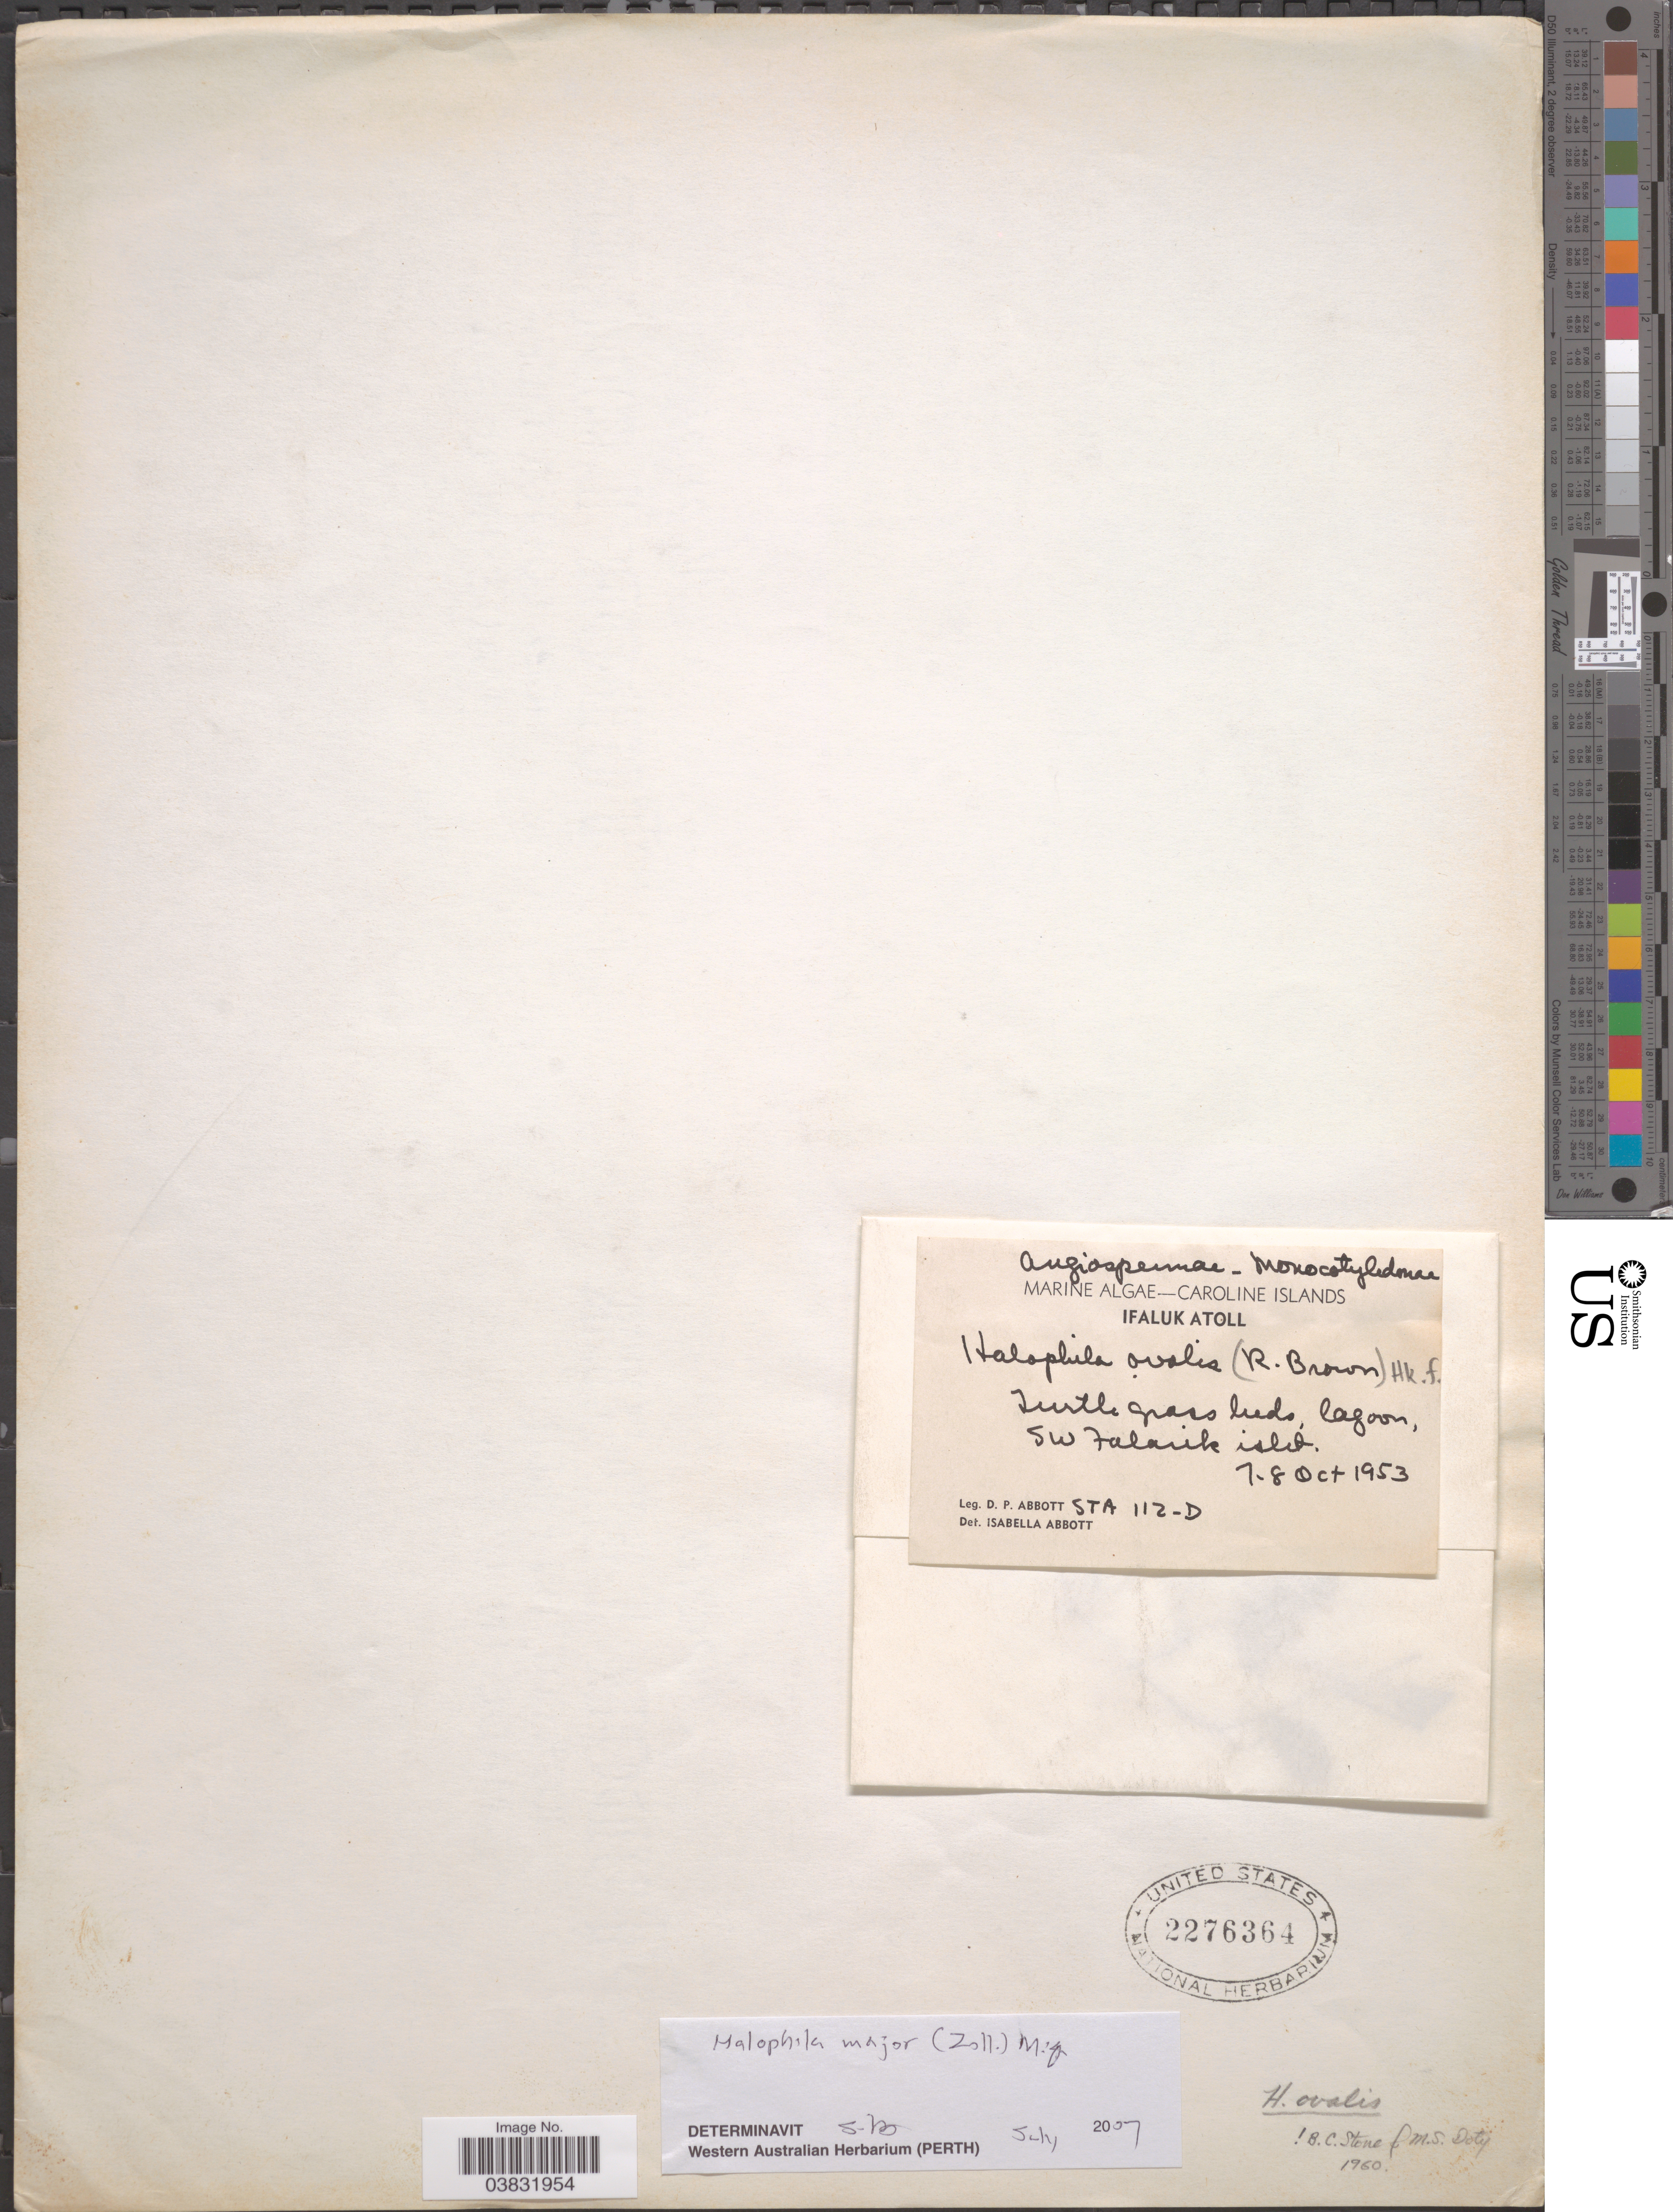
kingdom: Plantae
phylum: Tracheophyta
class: Liliopsida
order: Alismatales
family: Hydrocharitaceae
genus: Halophila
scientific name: Halophila major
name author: (Zoll.) Miq.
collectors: D. P. Abbott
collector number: STA 112-D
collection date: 1953-10-07/1953-10-08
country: Micronesia, Federated States of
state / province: Yap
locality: Caroline Islands. Ifaluk Atoll. Turtle grass lees, lagoon, SW Falarik islet.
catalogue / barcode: US 2276364